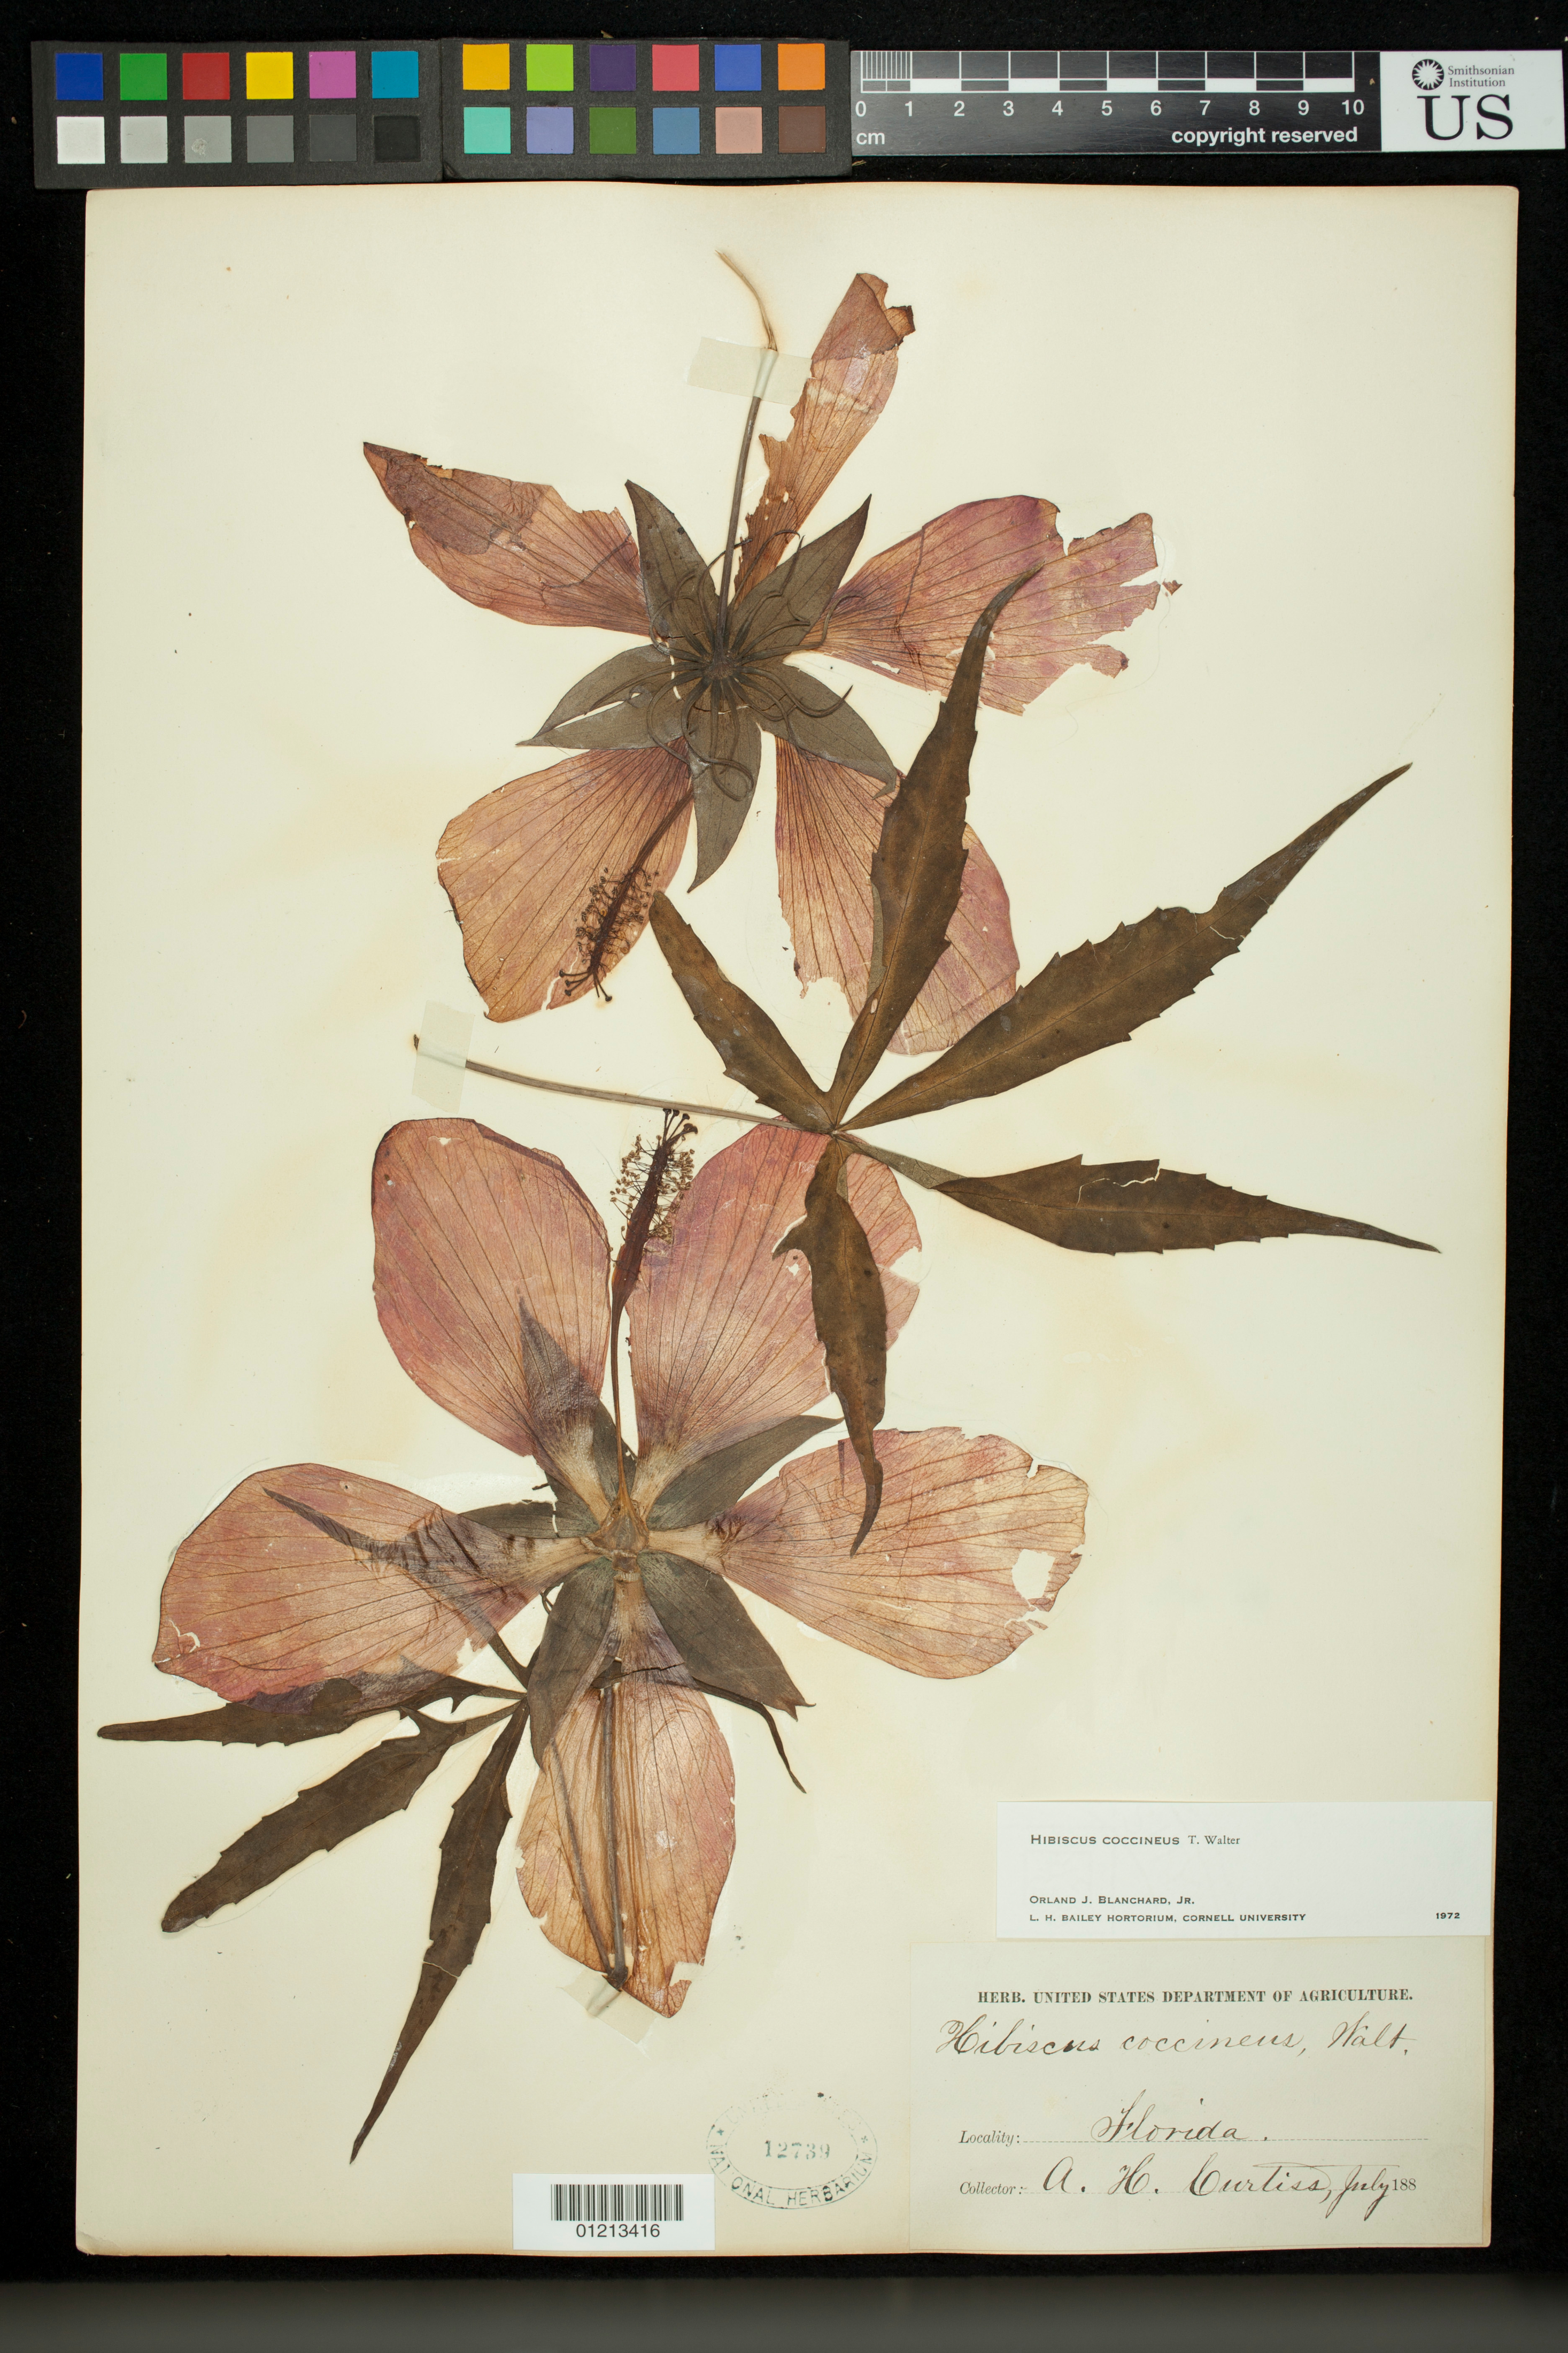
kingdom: Plantae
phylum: Tracheophyta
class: Magnoliopsida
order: Malvales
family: Malvaceae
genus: Hibiscus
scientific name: Hibiscus coccineus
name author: Walter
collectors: A. H. Curtiss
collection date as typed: Jul 188-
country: United States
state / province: Florida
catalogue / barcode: US 12739